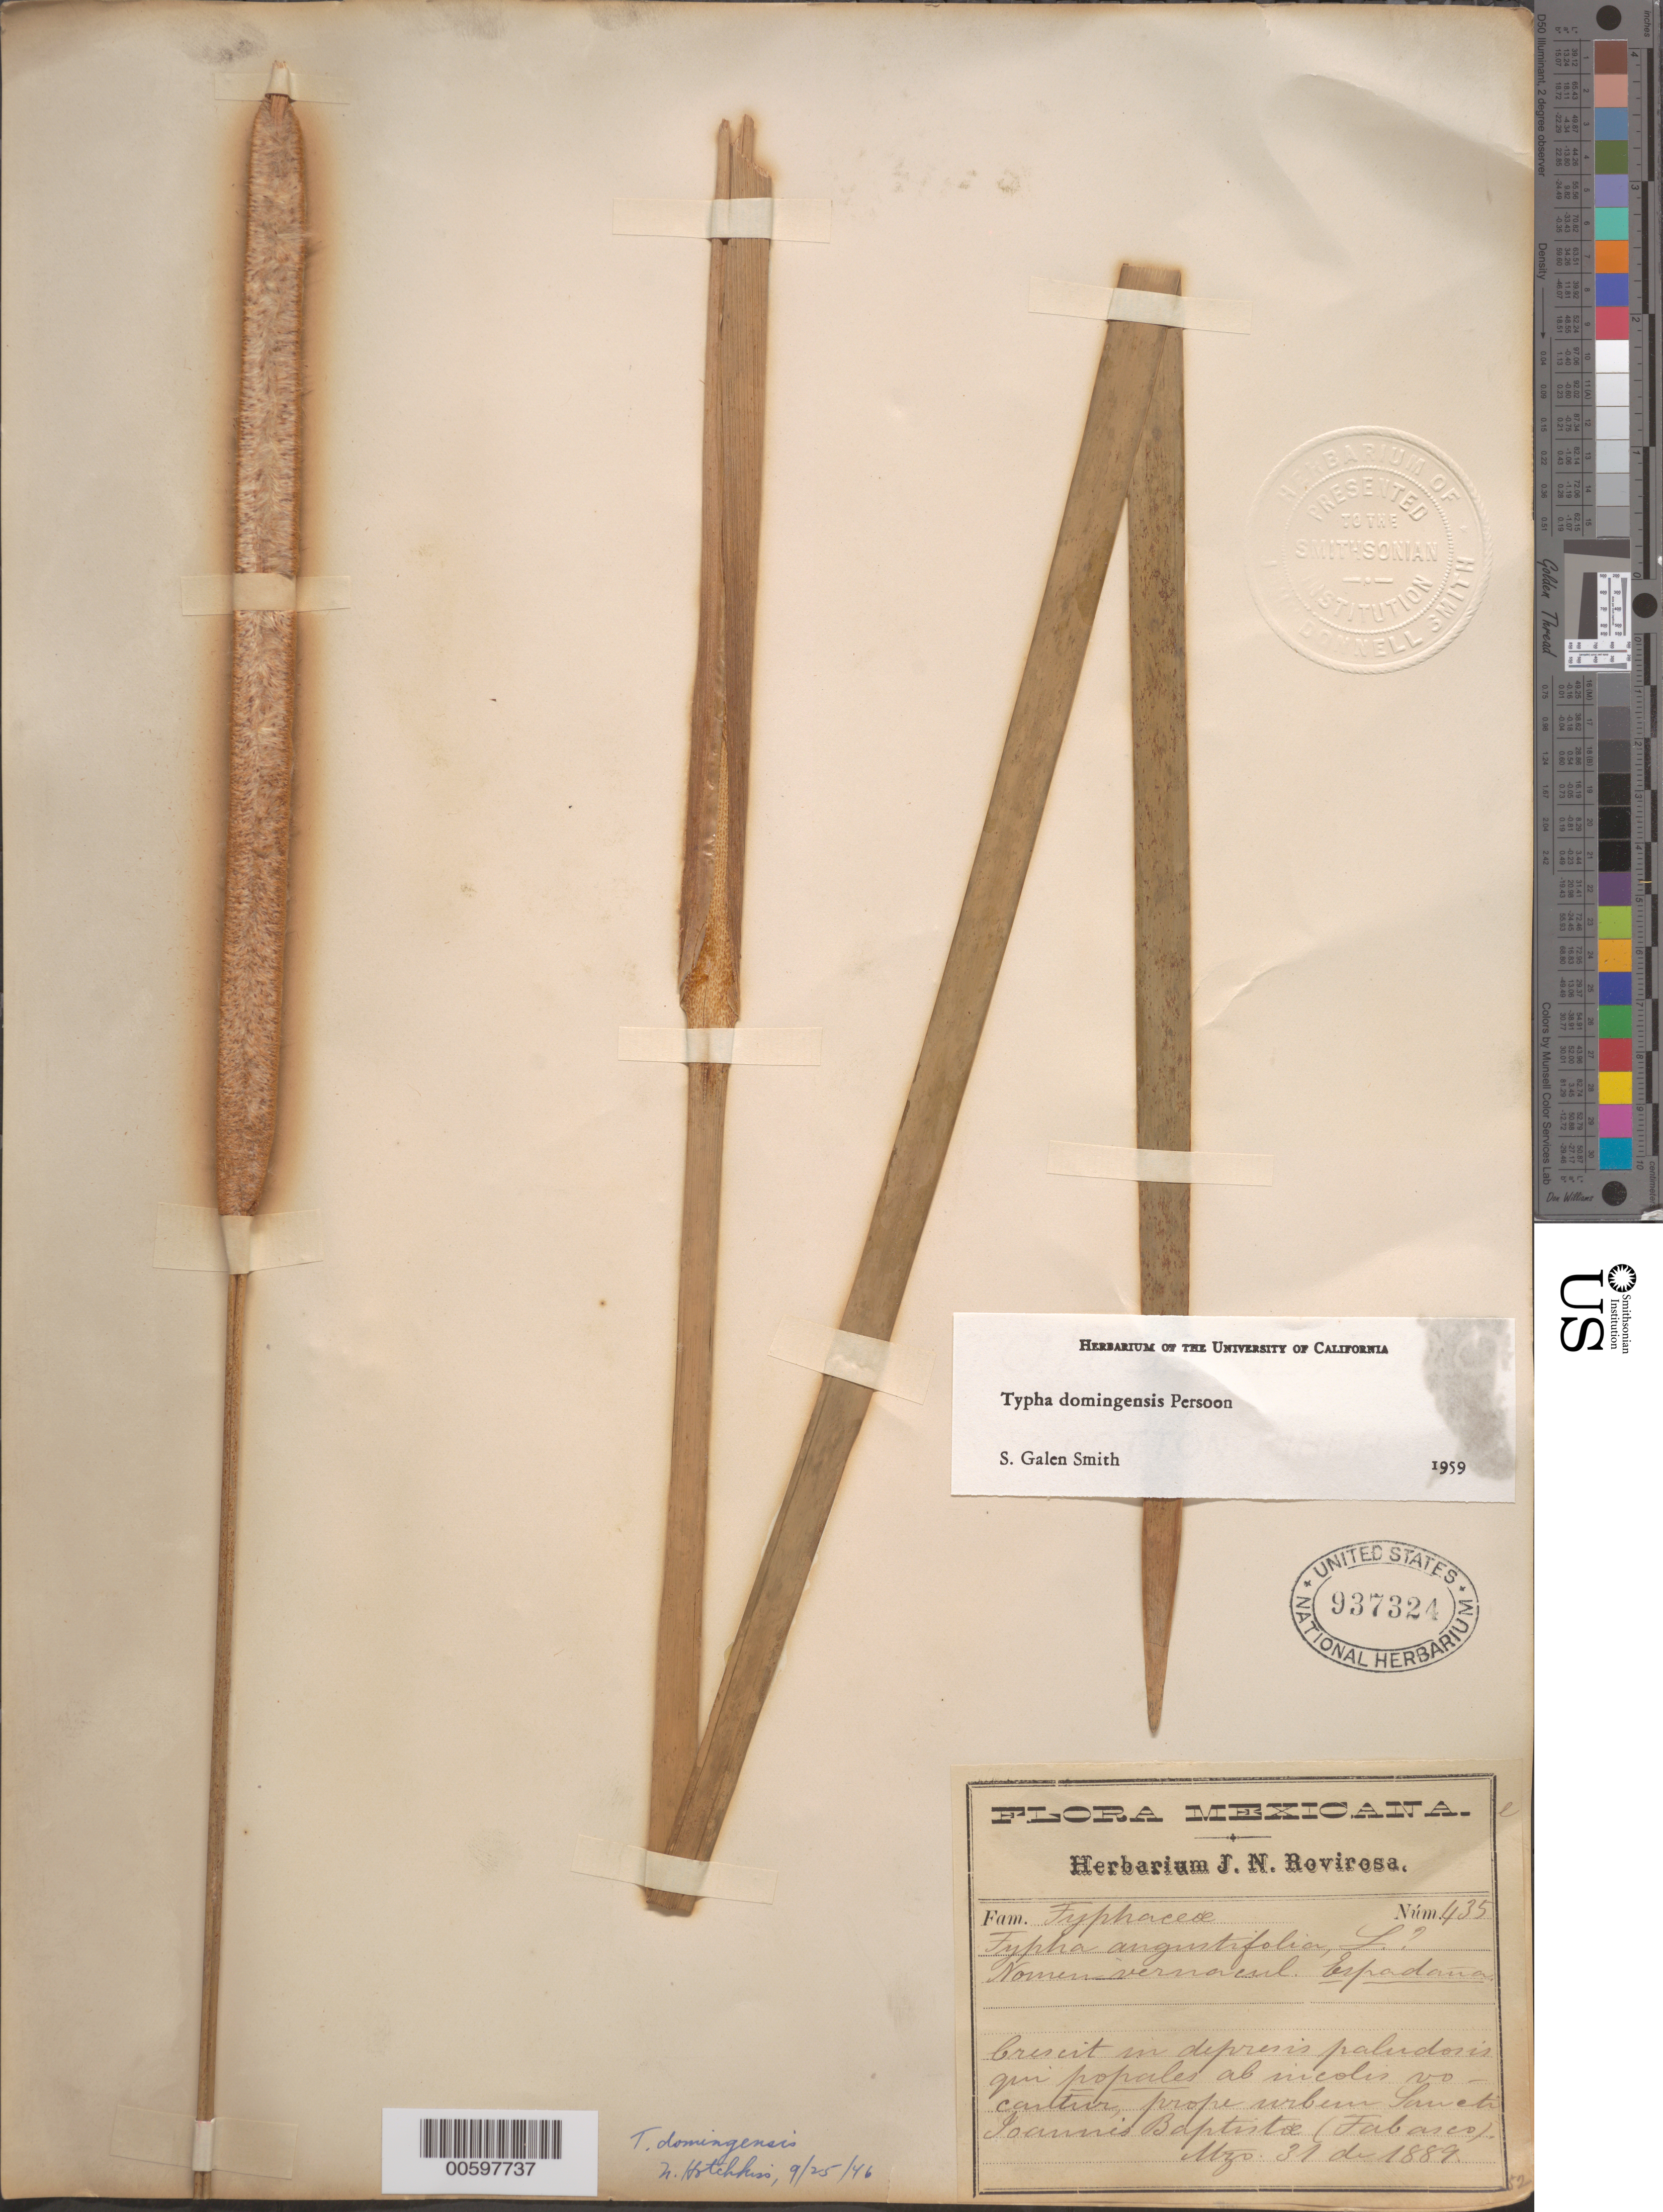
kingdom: Plantae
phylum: Tracheophyta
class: Liliopsida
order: Poales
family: Typhaceae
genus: Typha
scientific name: Typha domingensis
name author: Pers.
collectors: J. N. Rovirosa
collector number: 435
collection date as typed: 31 Mar 1889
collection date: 1889-03-31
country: Mexico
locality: E of Monserrat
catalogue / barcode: US 937324